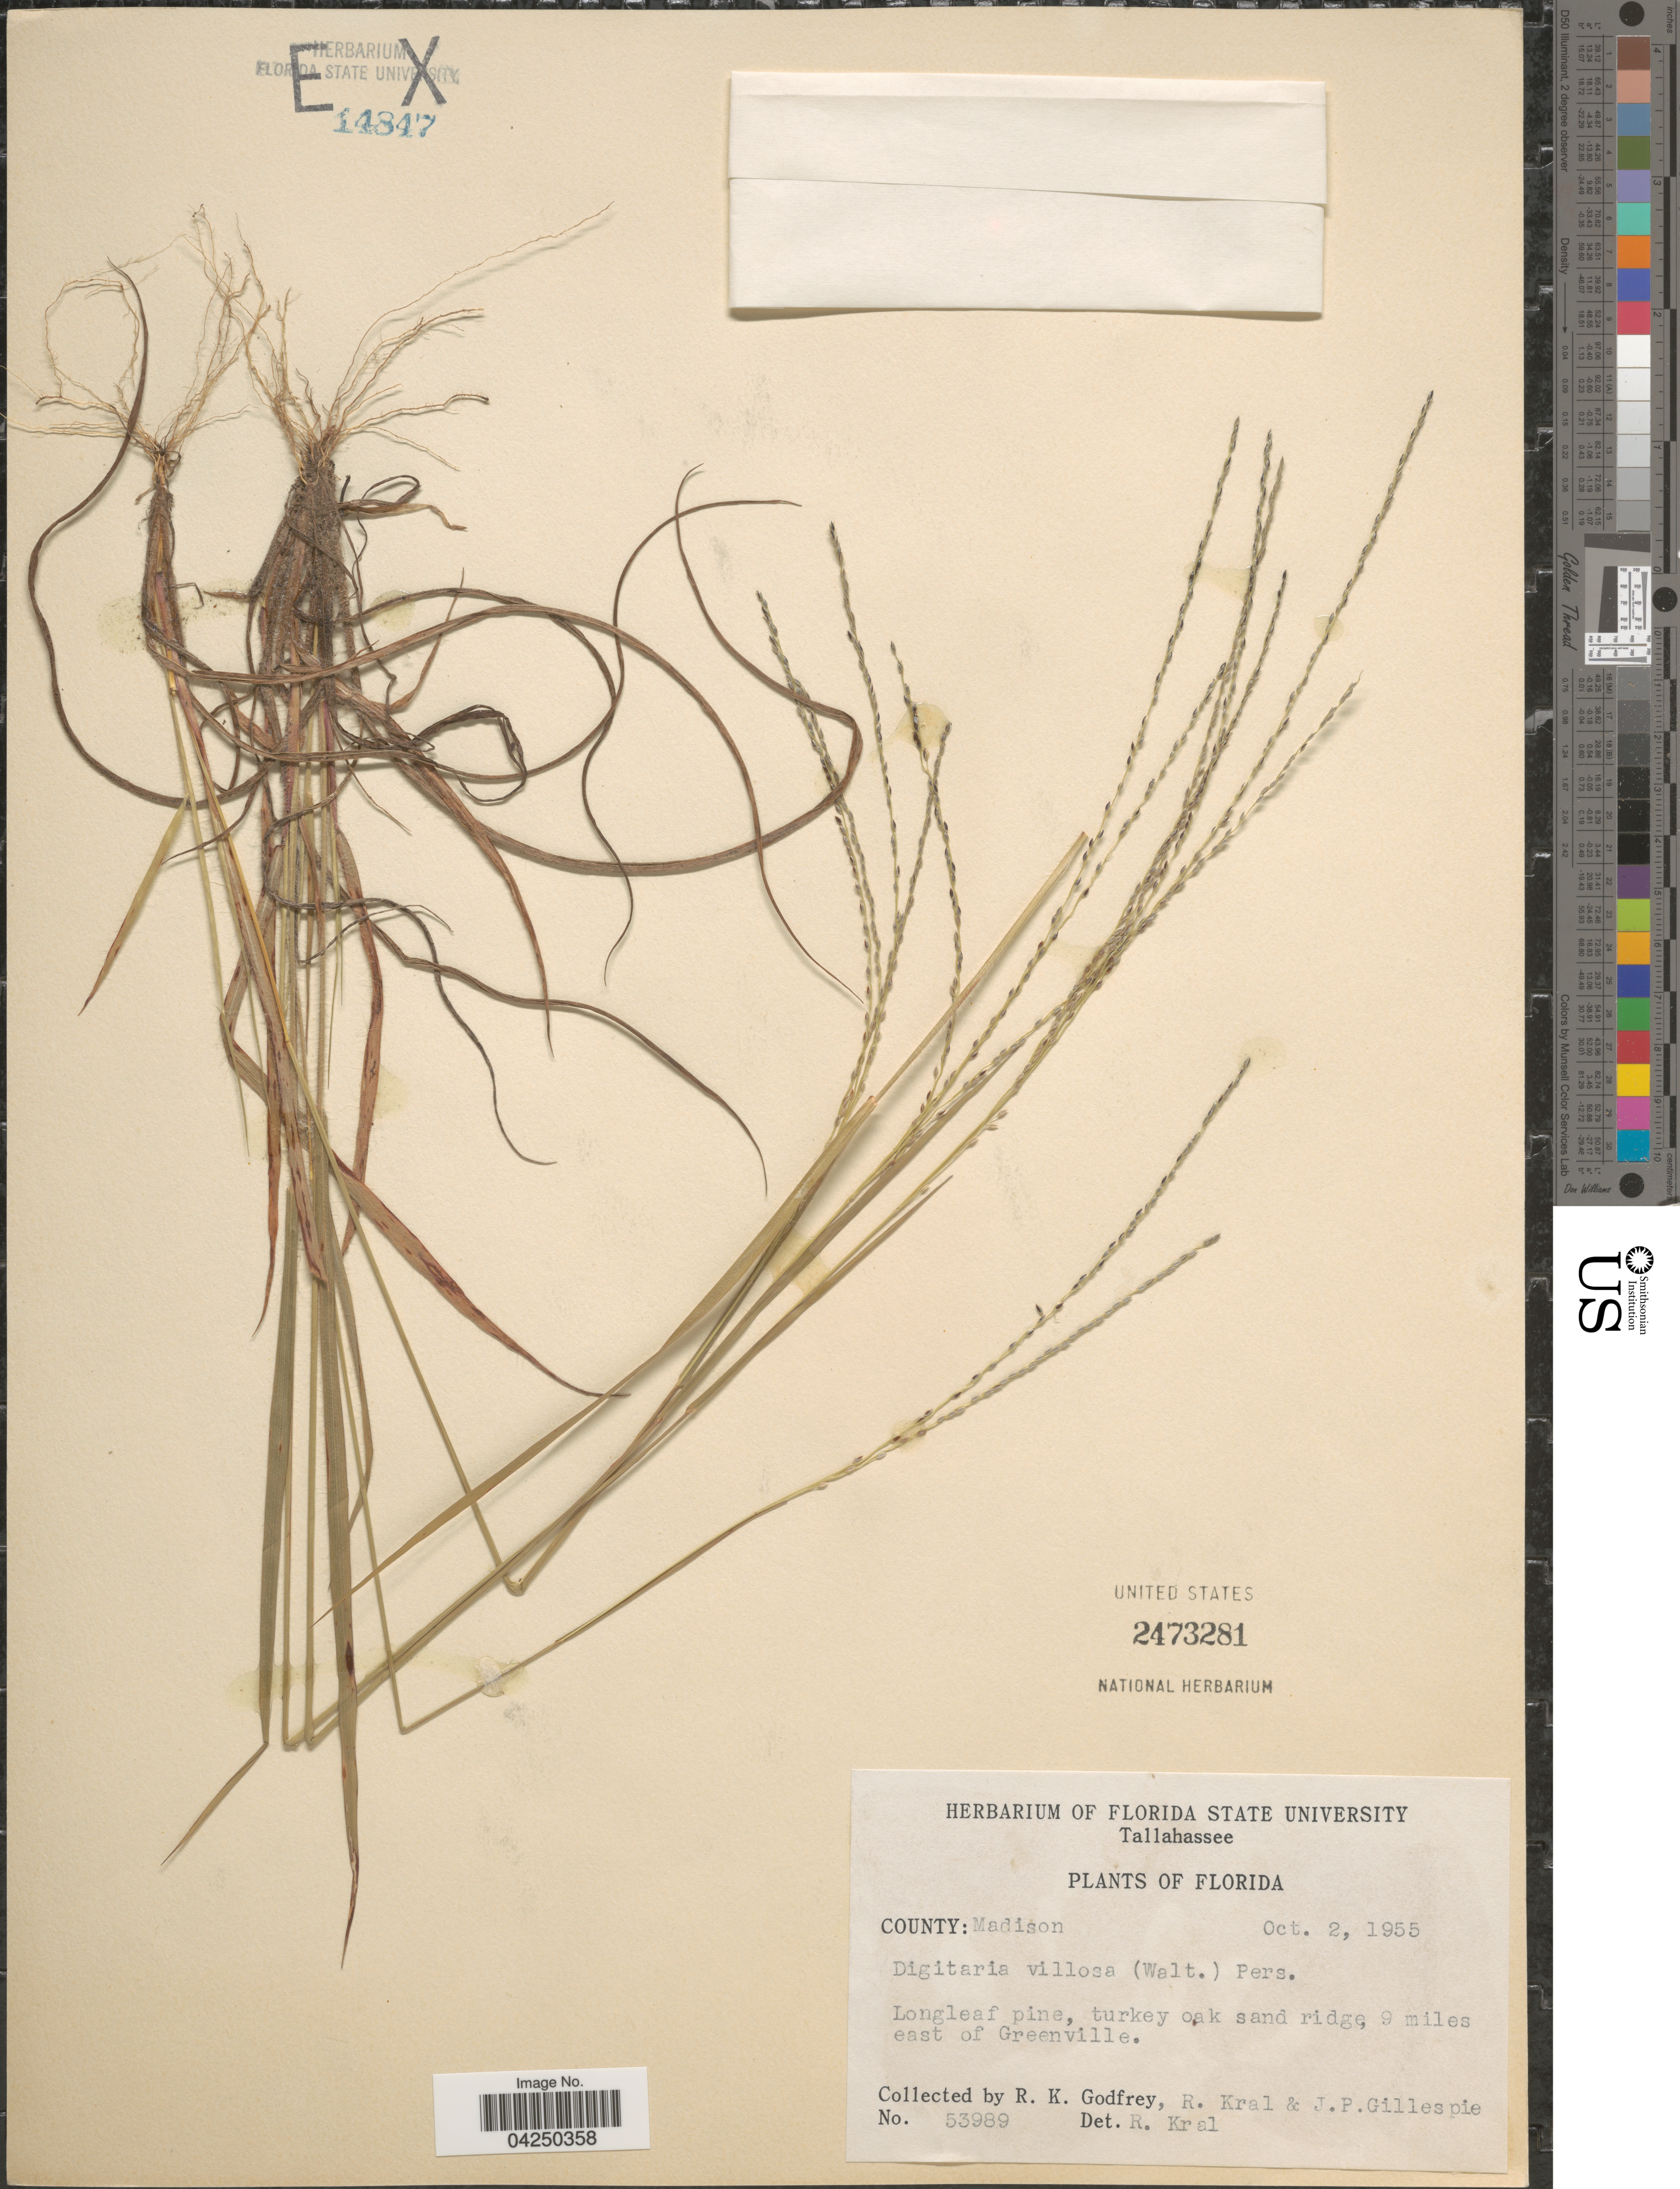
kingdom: Plantae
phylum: Tracheophyta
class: Liliopsida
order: Poales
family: Poaceae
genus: Digitaria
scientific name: Digitaria villosa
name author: (Walter) Pers.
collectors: R. K. Godfrey, R. Kral & J. P. Gillespie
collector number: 53989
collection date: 1955-10-02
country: United States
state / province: Florida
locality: County: Madison. Longleaf pine, turkey oak sand ridge, 9 miles east of Greenville.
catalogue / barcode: US 2473281